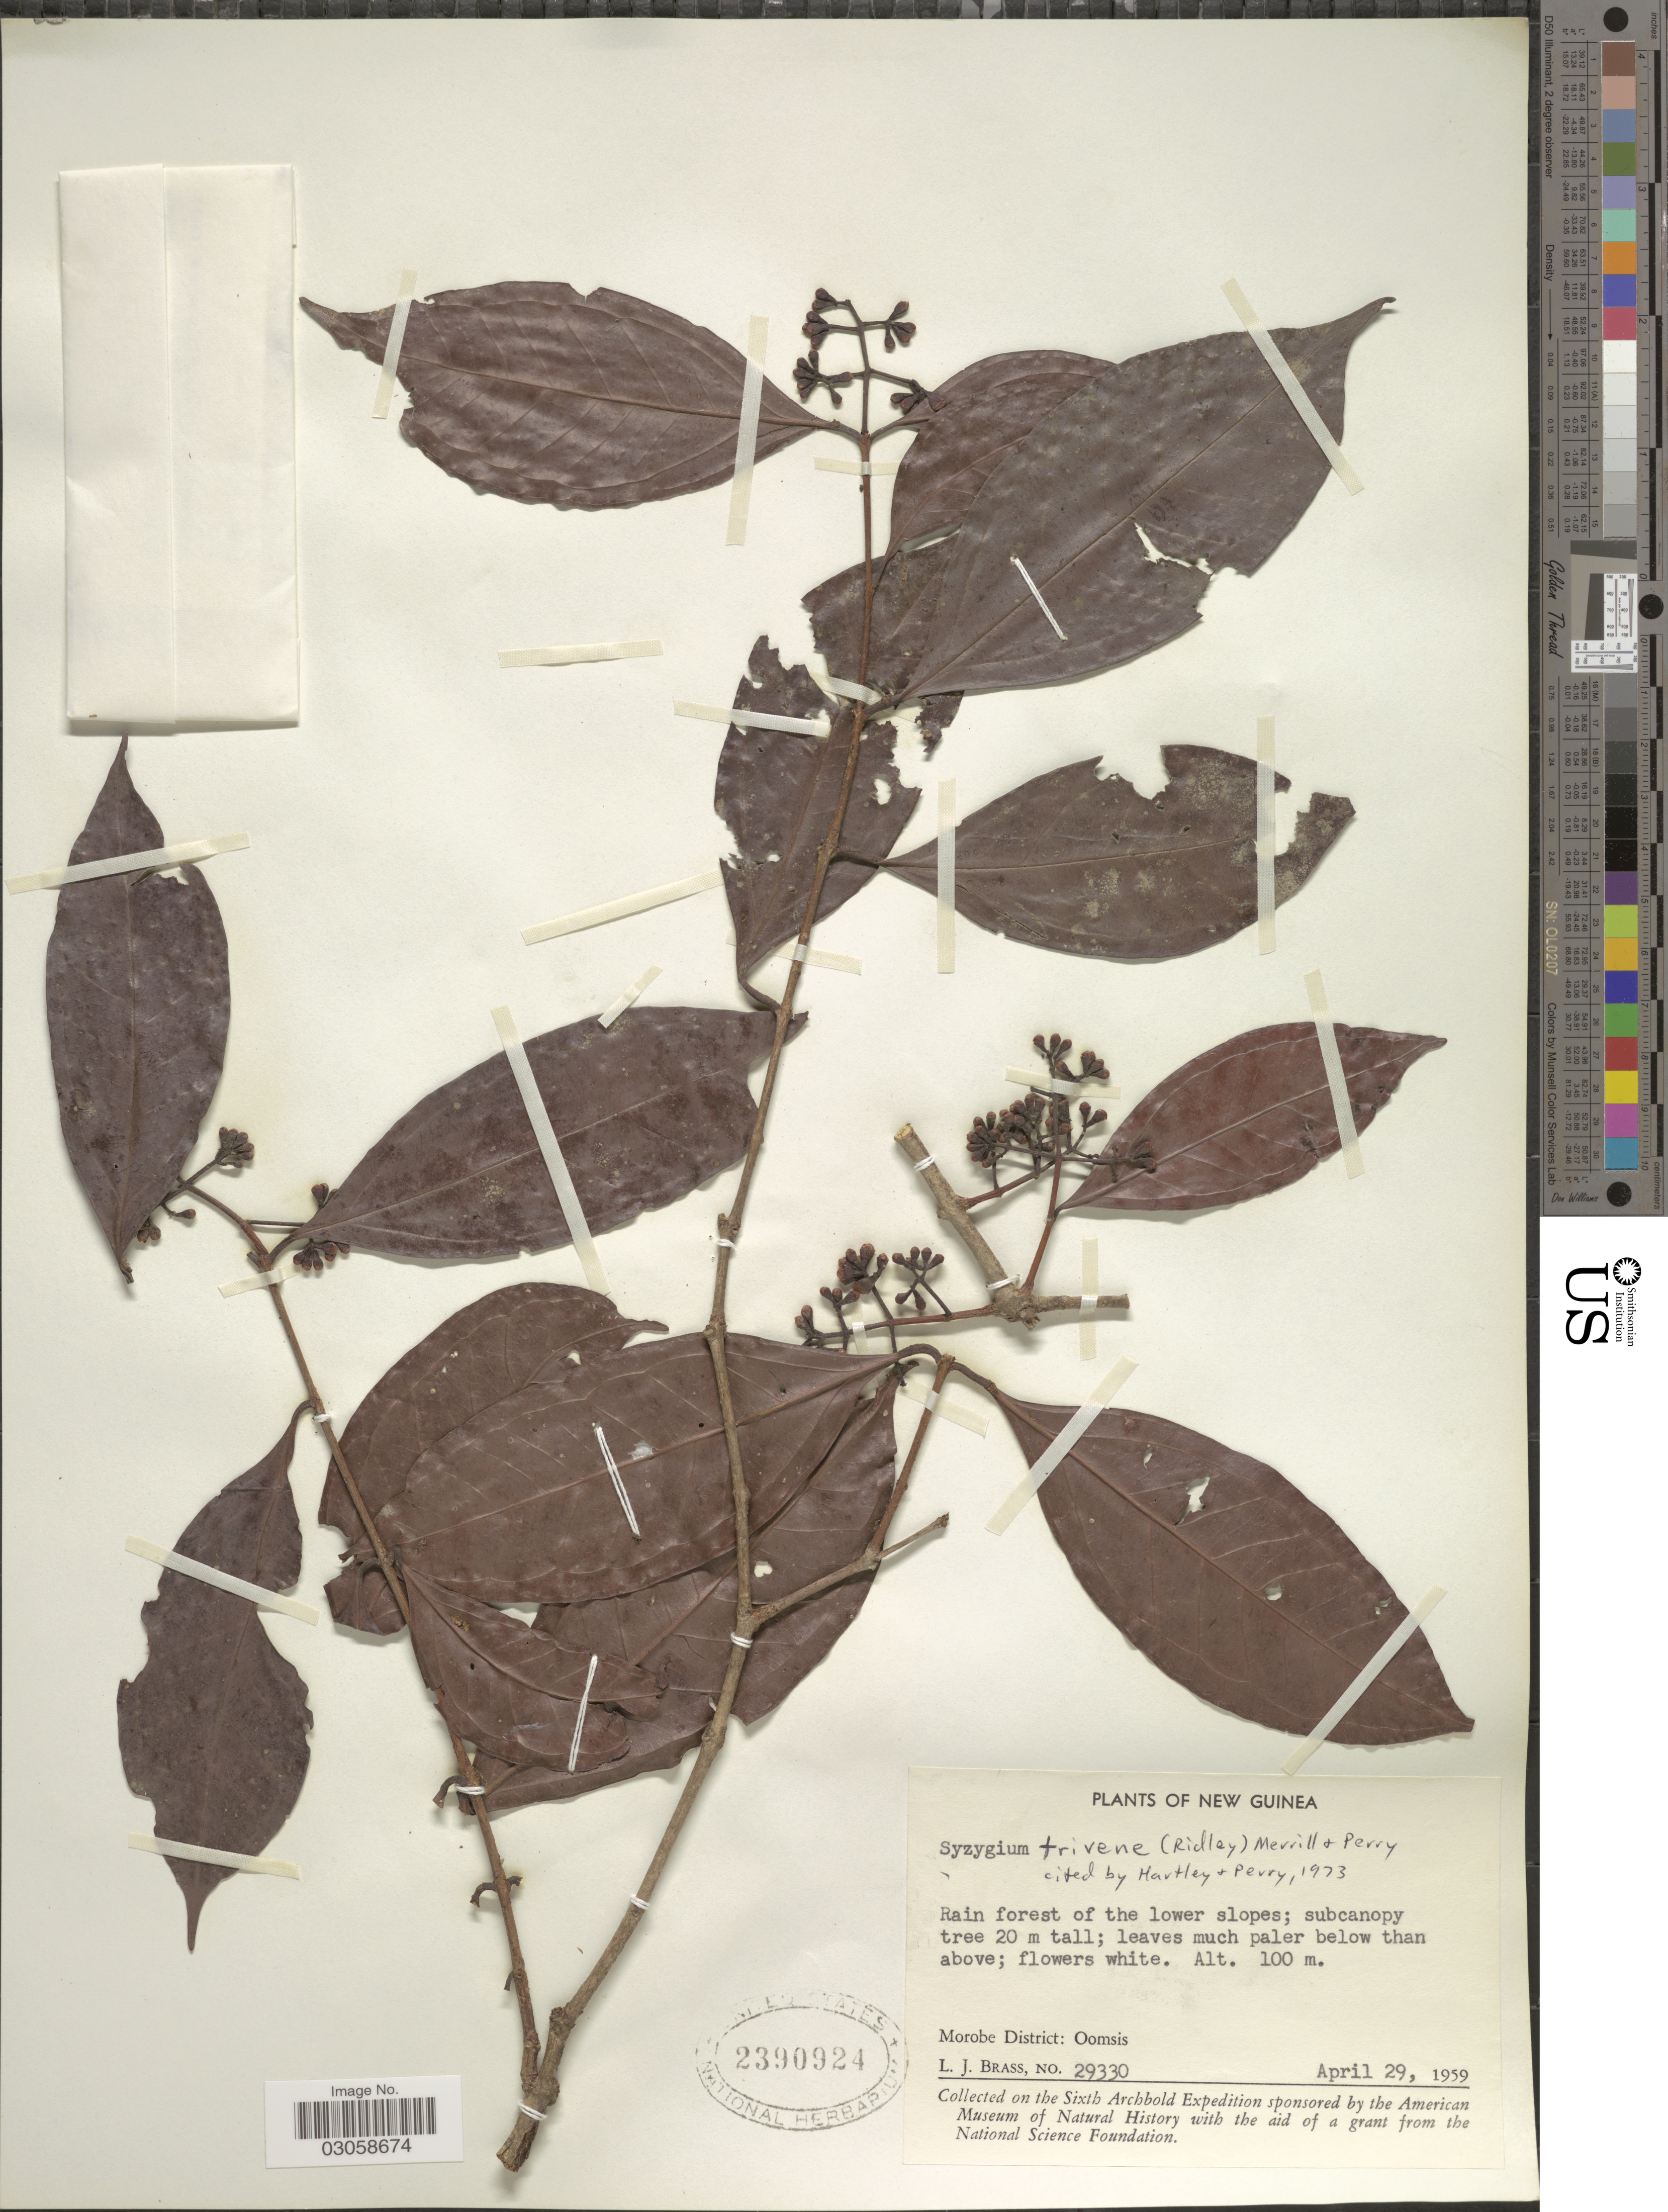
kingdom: Plantae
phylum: Tracheophyta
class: Magnoliopsida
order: Myrtales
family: Myrtaceae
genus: Syzygium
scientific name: Syzygium trivene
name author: (Ridl.) Merr. & L.M. Perry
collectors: L. J. Brass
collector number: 29330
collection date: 1959-04-29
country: Papua New Guinea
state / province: Morobe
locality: New Guinea. Morobe District: Oomsis.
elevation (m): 100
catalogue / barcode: US 2390924